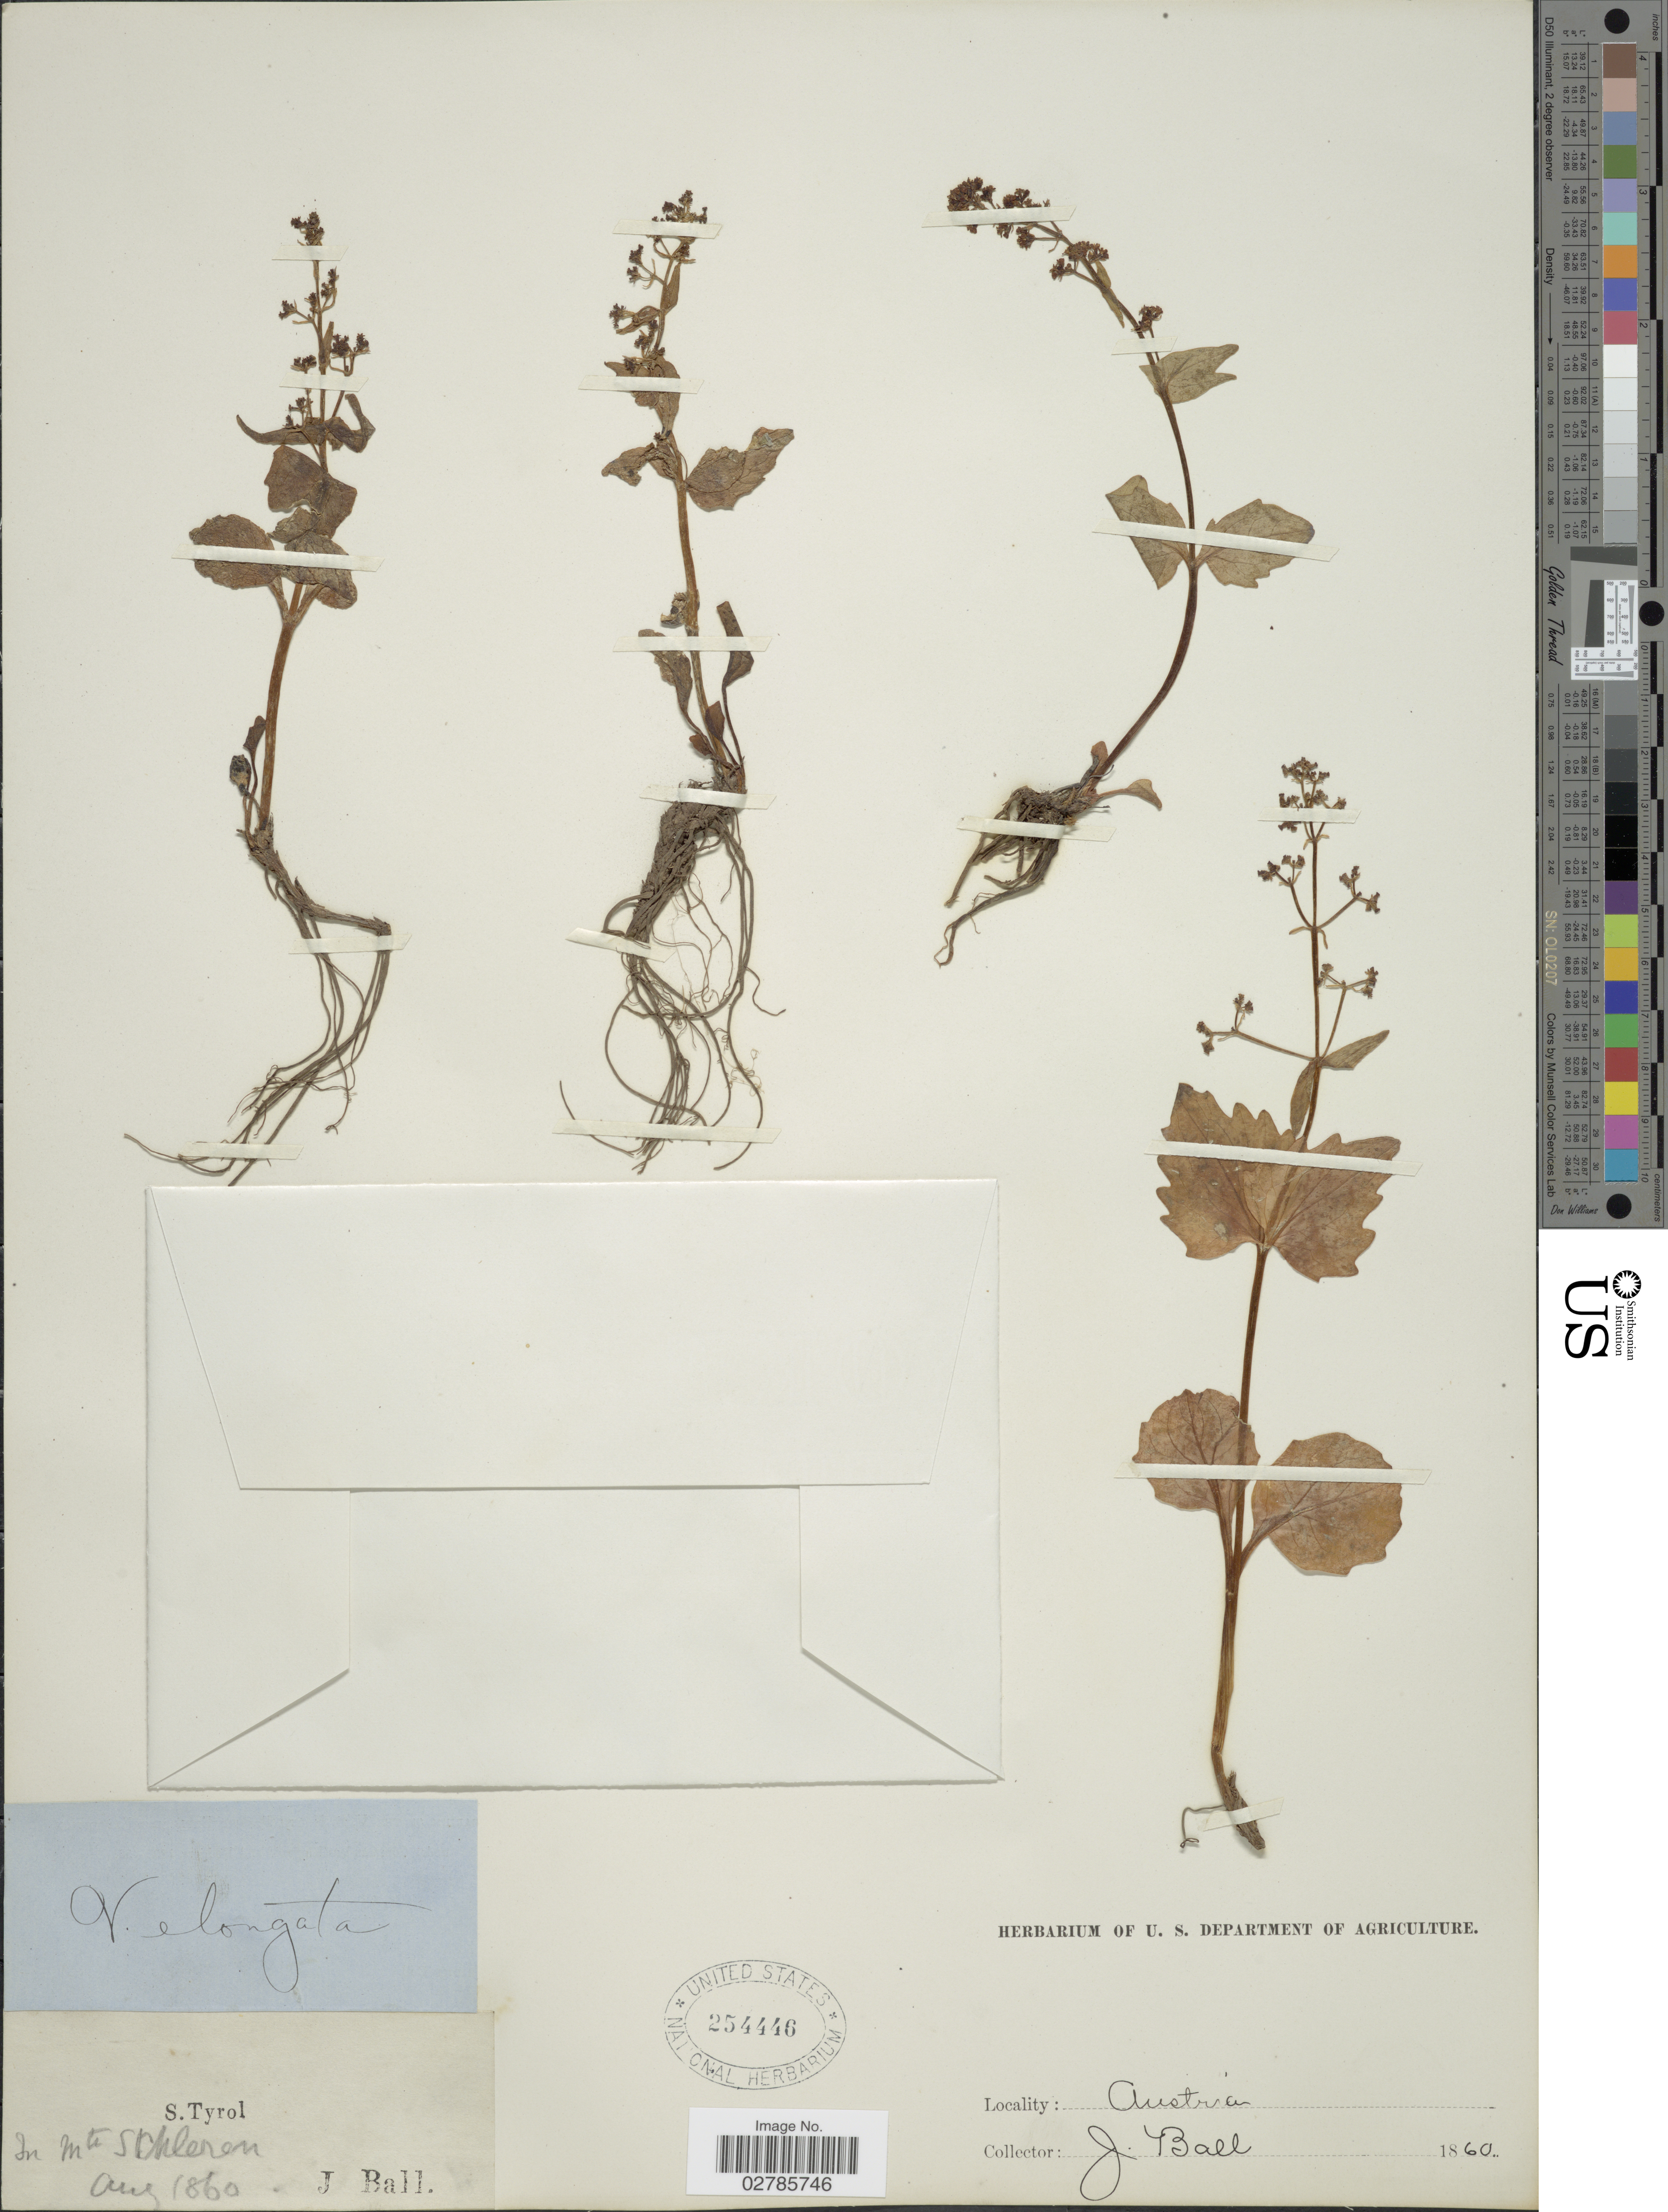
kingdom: Plantae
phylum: Tracheophyta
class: Magnoliopsida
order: Dipsacales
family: Caprifoliaceae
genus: Valeriana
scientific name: Valeriana elongata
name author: Jacq.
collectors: J. Ball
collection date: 1860-08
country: Italy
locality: S. Tyrol, In Mt Schleren [Schlern]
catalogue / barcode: US 254446